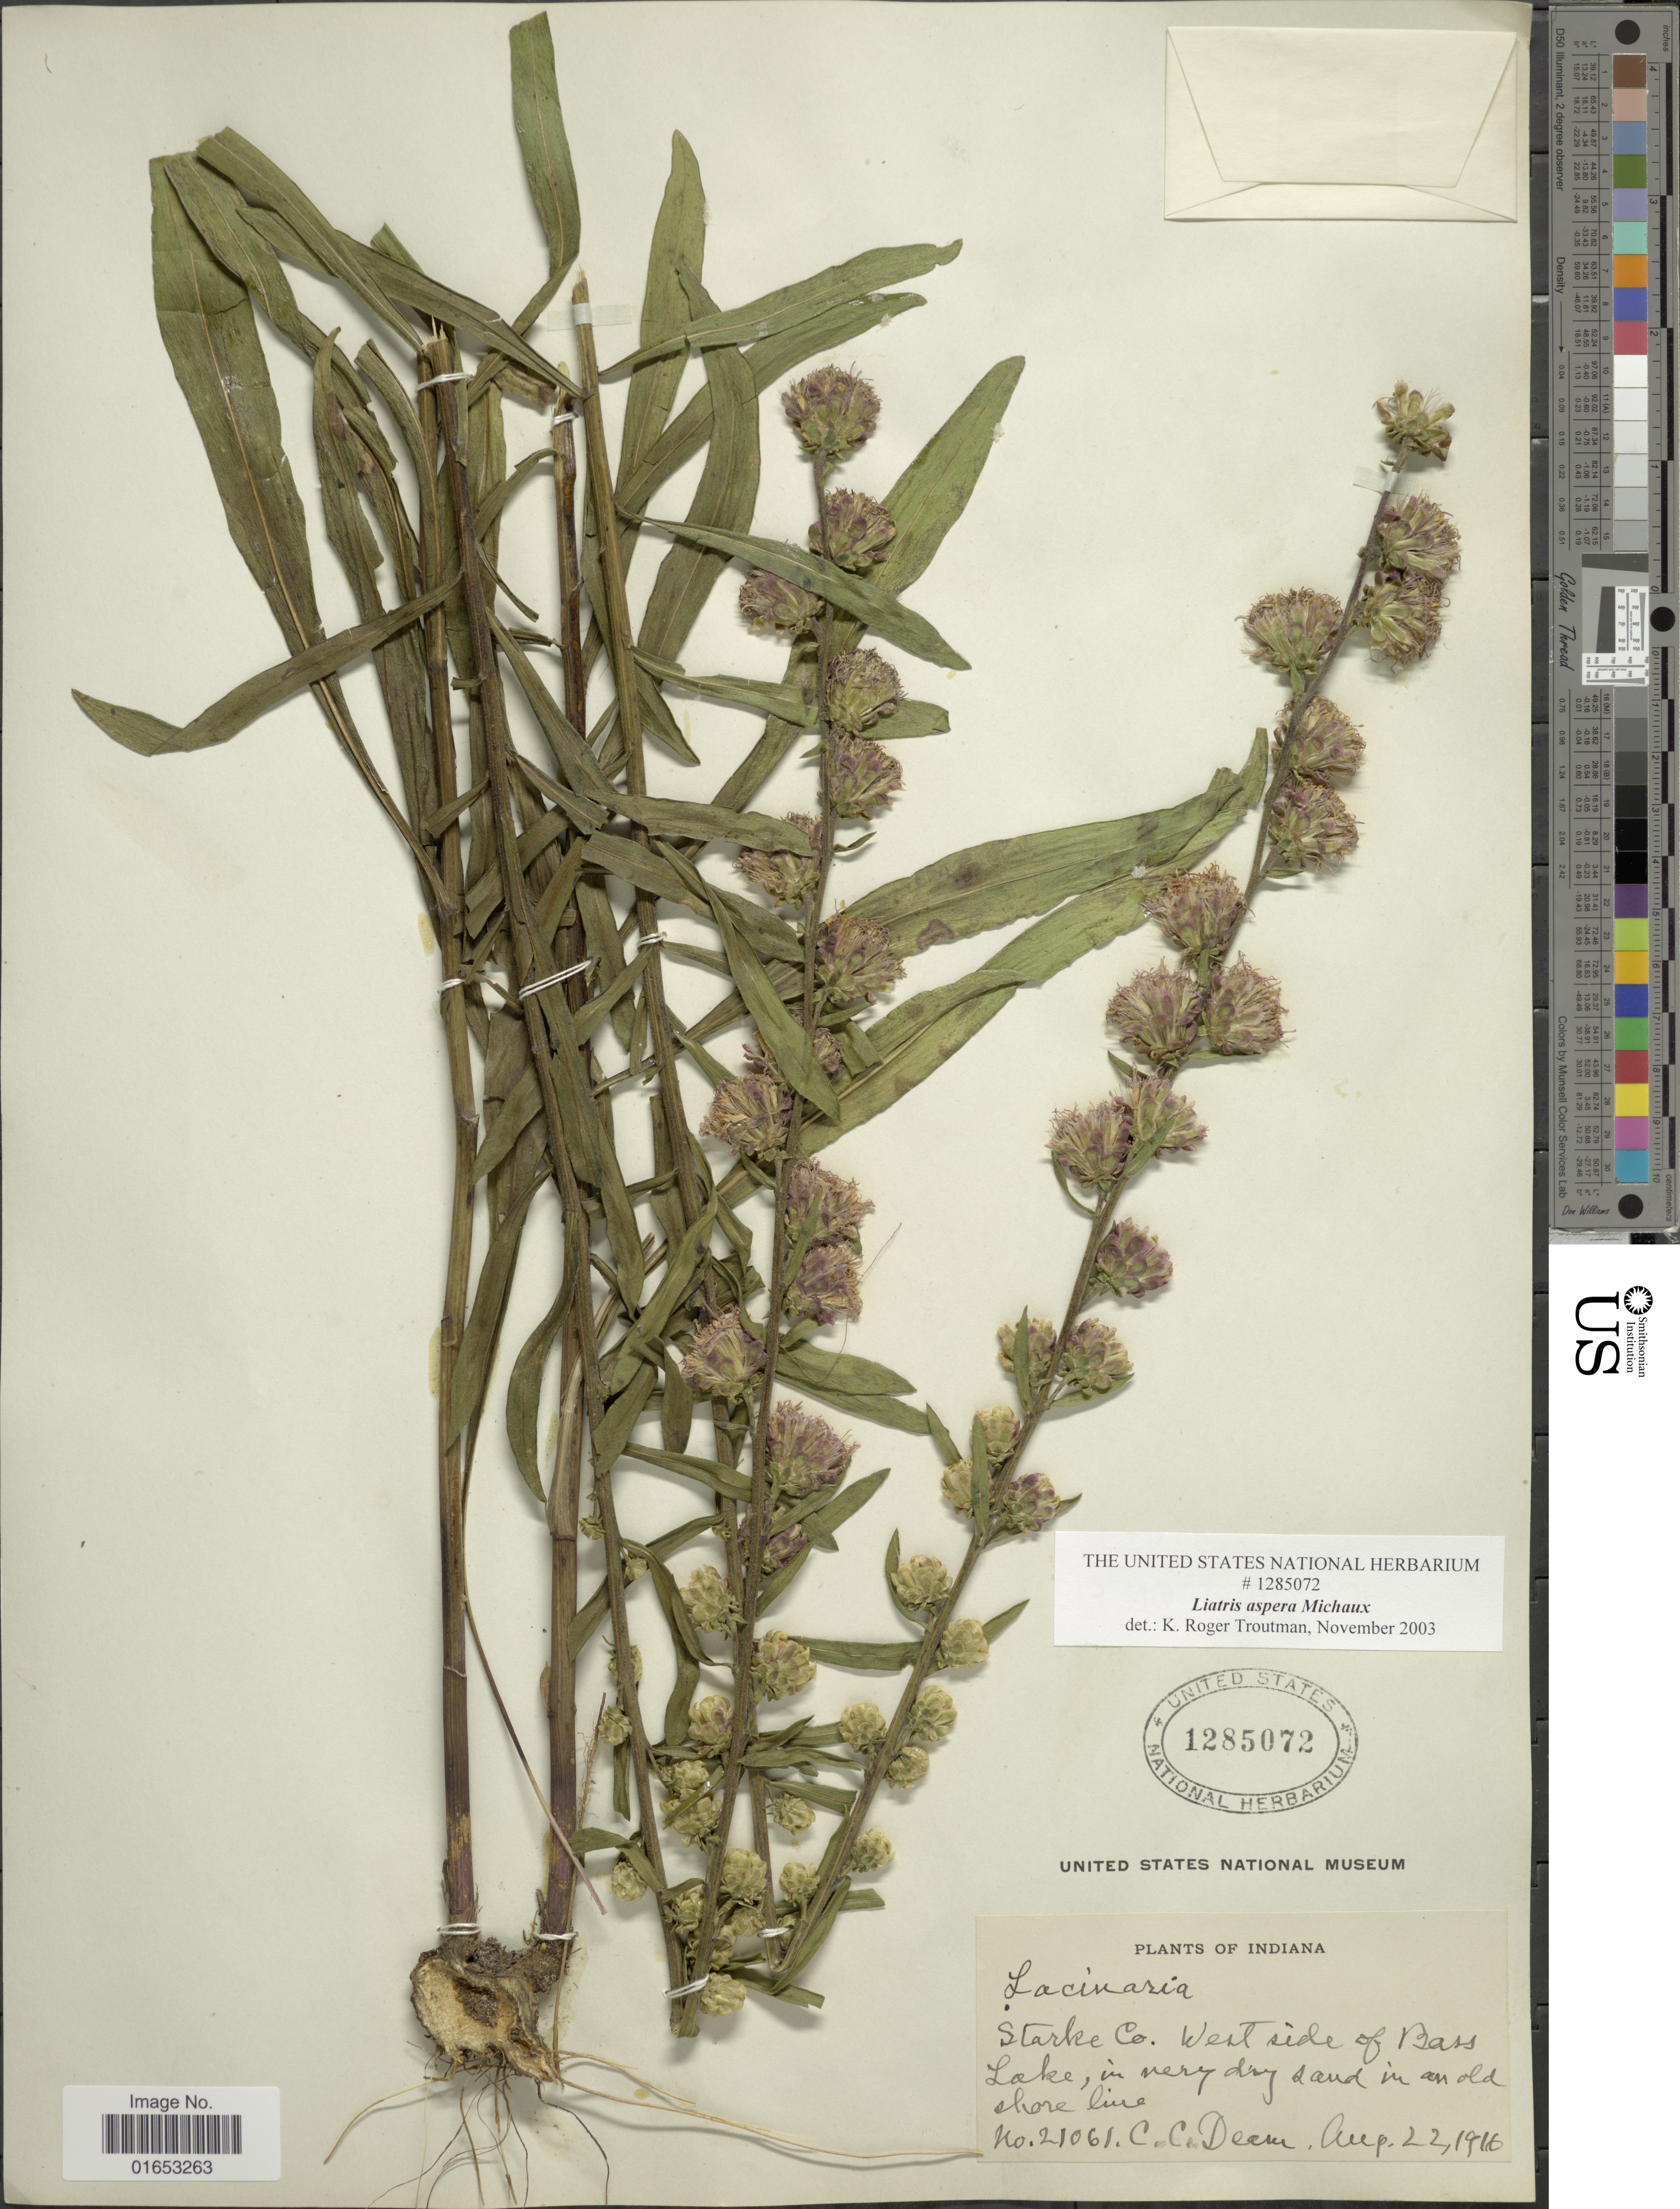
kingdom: Plantae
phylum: Tracheophyta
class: Magnoliopsida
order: Asterales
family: Asteraceae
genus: Liatris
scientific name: Liatris aspera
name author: Michx.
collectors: C. C. Deam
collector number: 21061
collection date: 1916-08-22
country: United States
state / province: Indiana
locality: Starke Co., West side of Bass Lake, in very dry sand in old shore line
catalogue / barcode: US 1285072